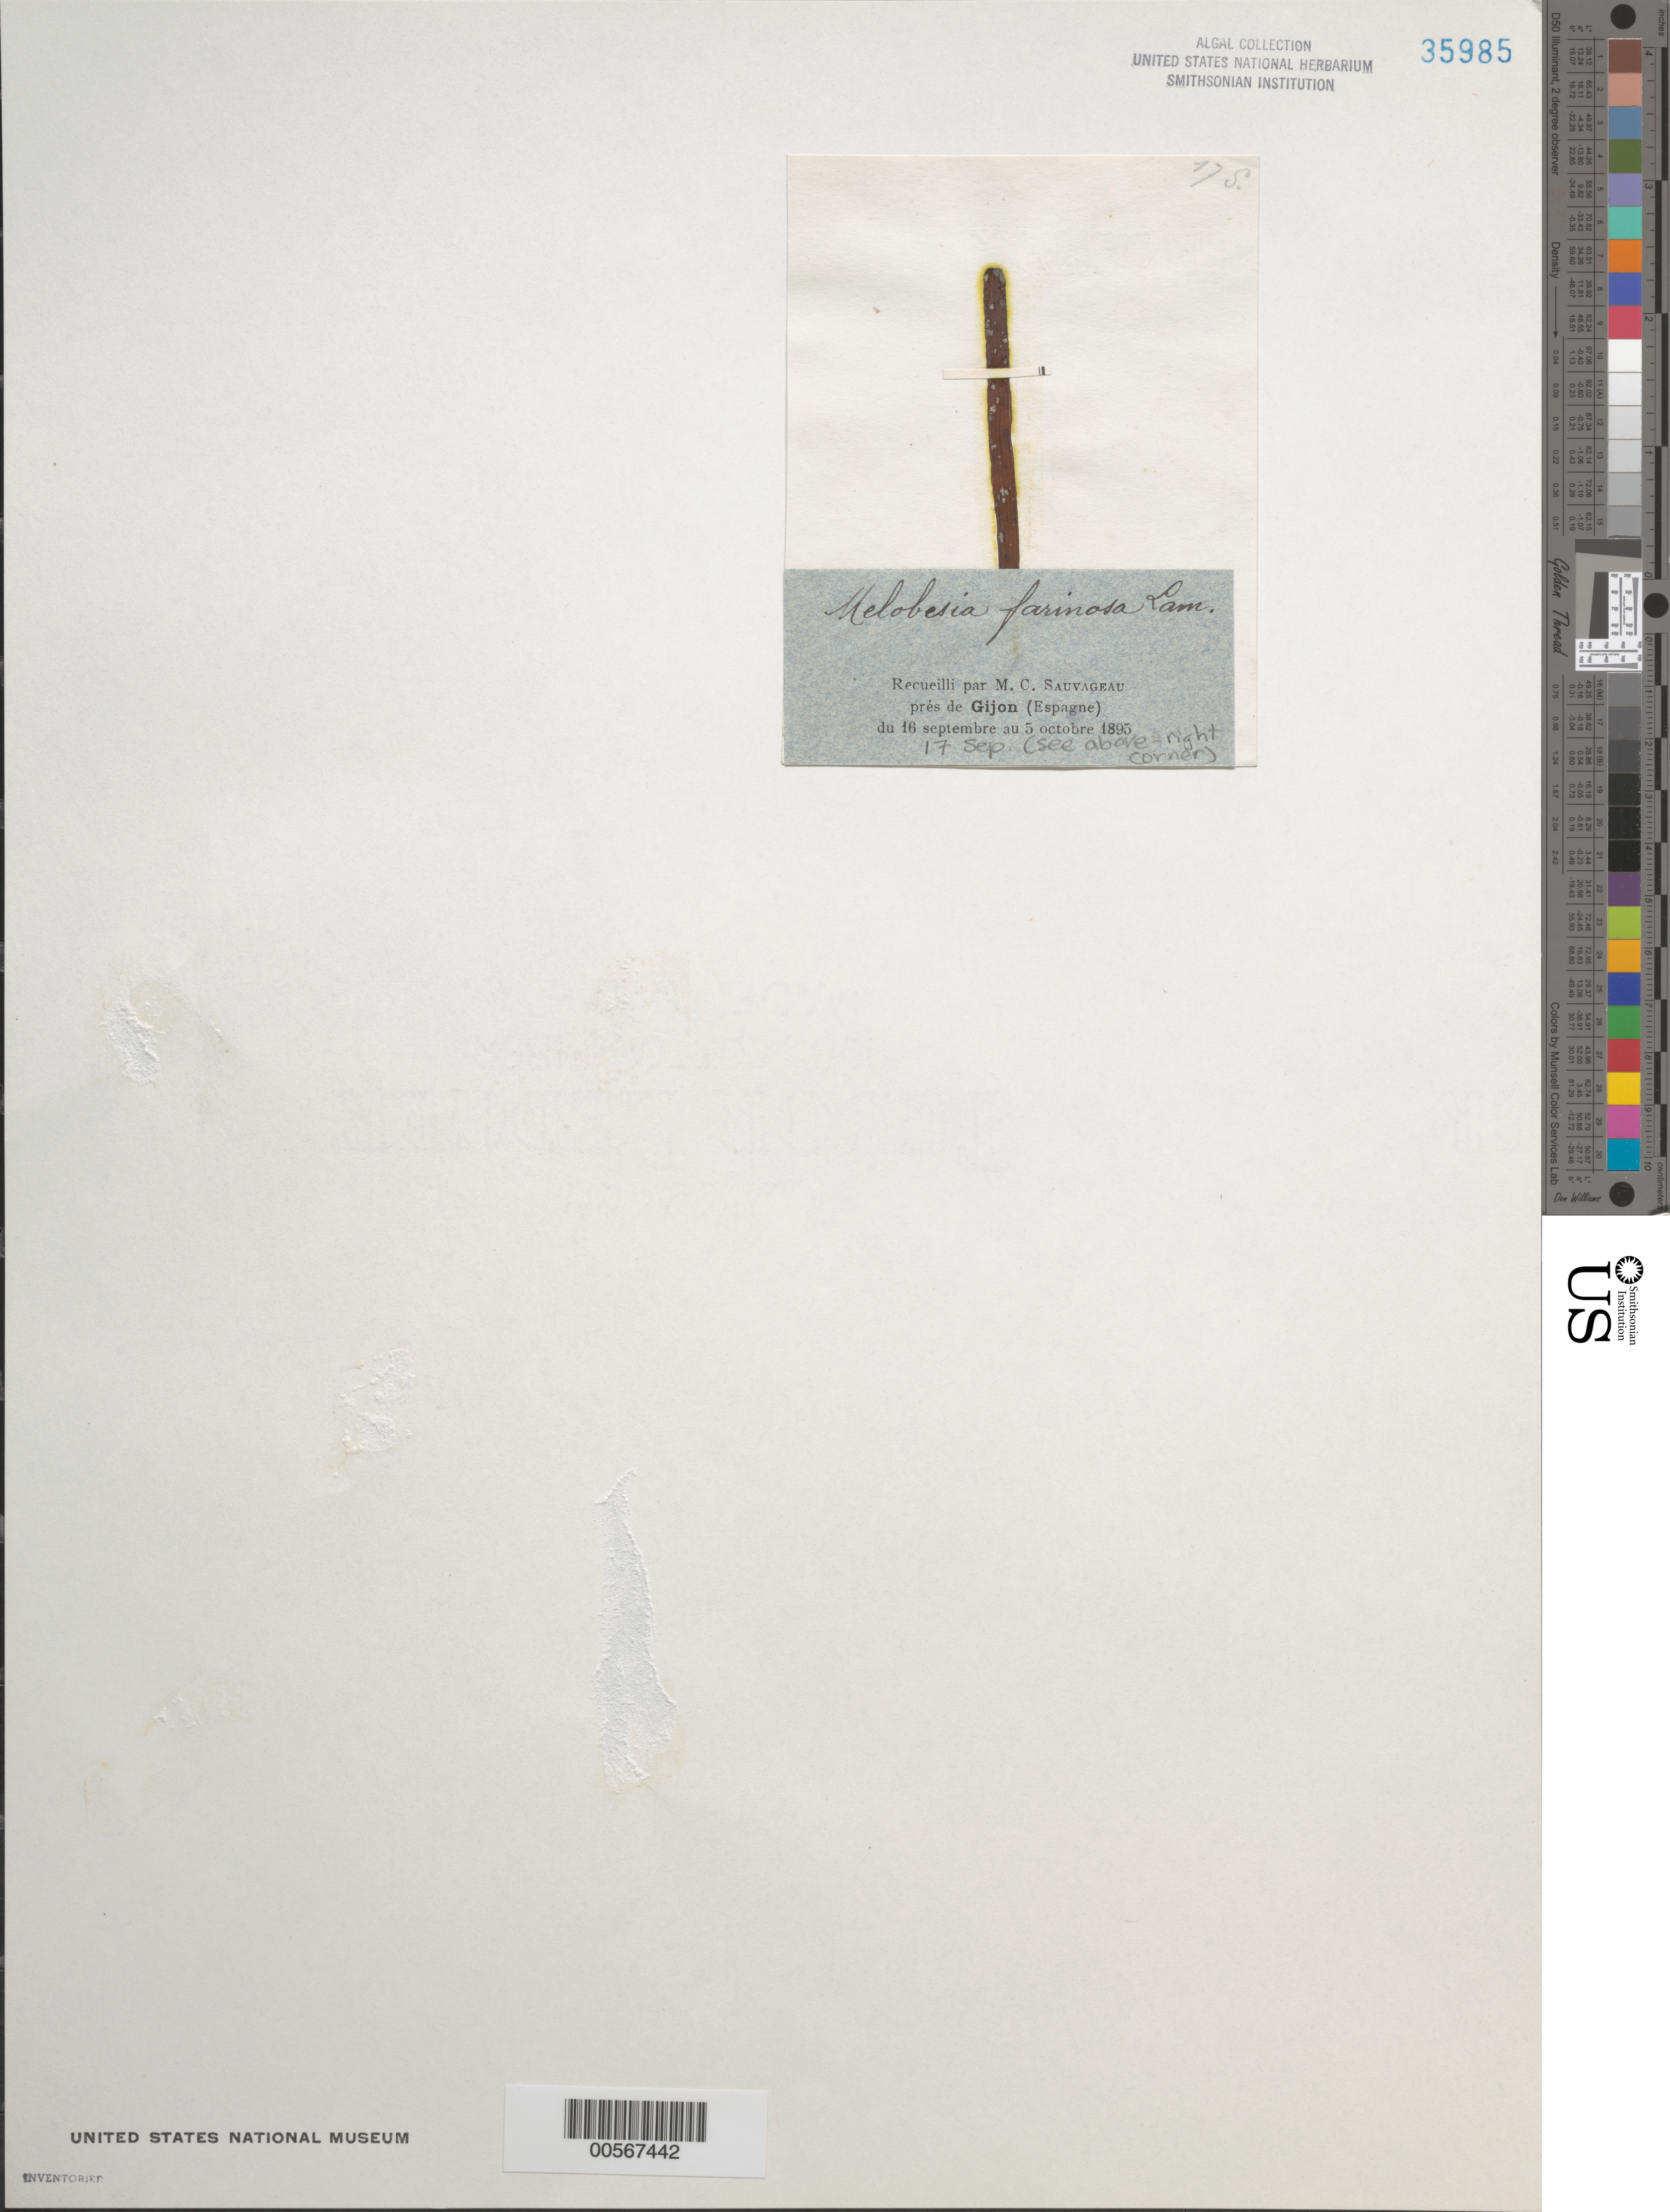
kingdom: Plantae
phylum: Rhodophyta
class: Florideophyceae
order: Corallinales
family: Hydrolithaceae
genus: Hydrolithon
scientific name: Hydrolithon farinosum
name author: (J.V.Lamouroux) Penrose & Y.M. Chamb.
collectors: C. F. Sauvageau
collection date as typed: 17 Sep 1895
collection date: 1895-09-17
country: Spain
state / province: Principado de Asturias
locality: Near gijon. Oviedo.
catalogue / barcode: US 35985